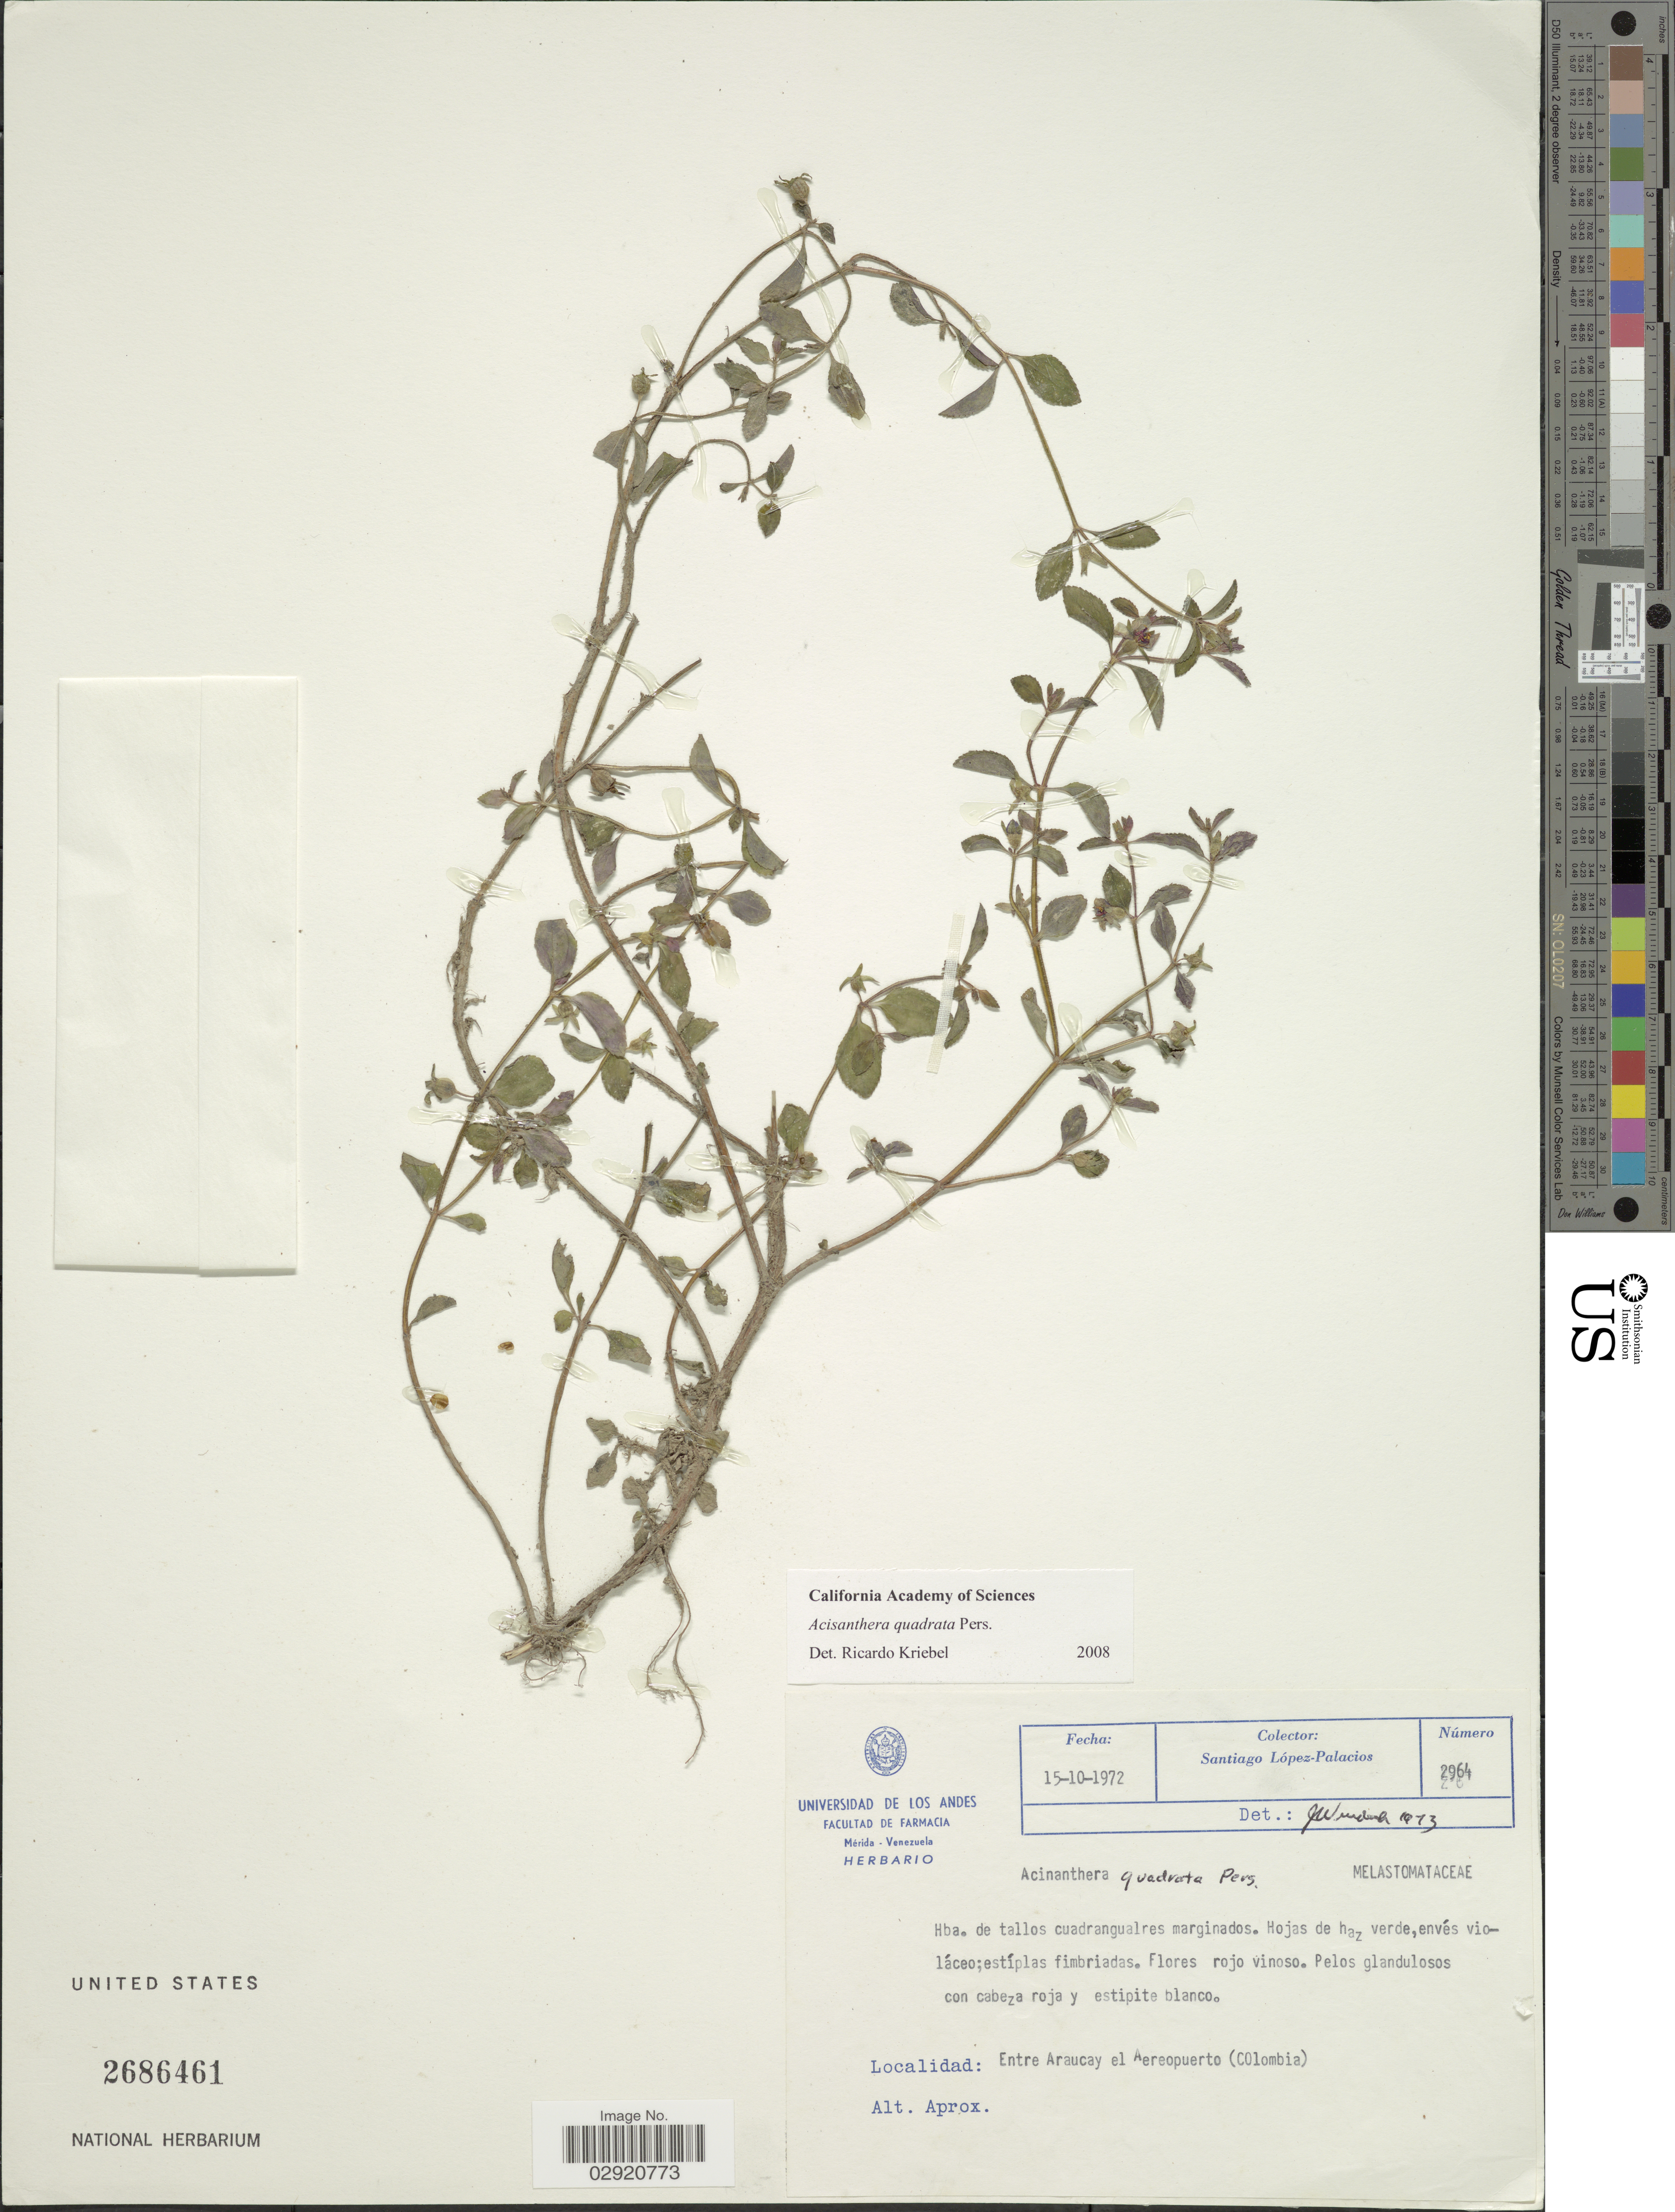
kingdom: Plantae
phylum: Tracheophyta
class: Magnoliopsida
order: Myrtales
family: Melastomataceae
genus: Acisanthera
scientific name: Acisanthera erecta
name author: Gleason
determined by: Nunes da Silva, Diego, (RB), Jardim Botanico do Rio de Janeiro - Herbario (BRAZIL)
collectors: S. López-Palacios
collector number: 2964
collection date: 1972-10-15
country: Colombia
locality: Entre Araucay el Aereopuerto.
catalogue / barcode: US 2686461